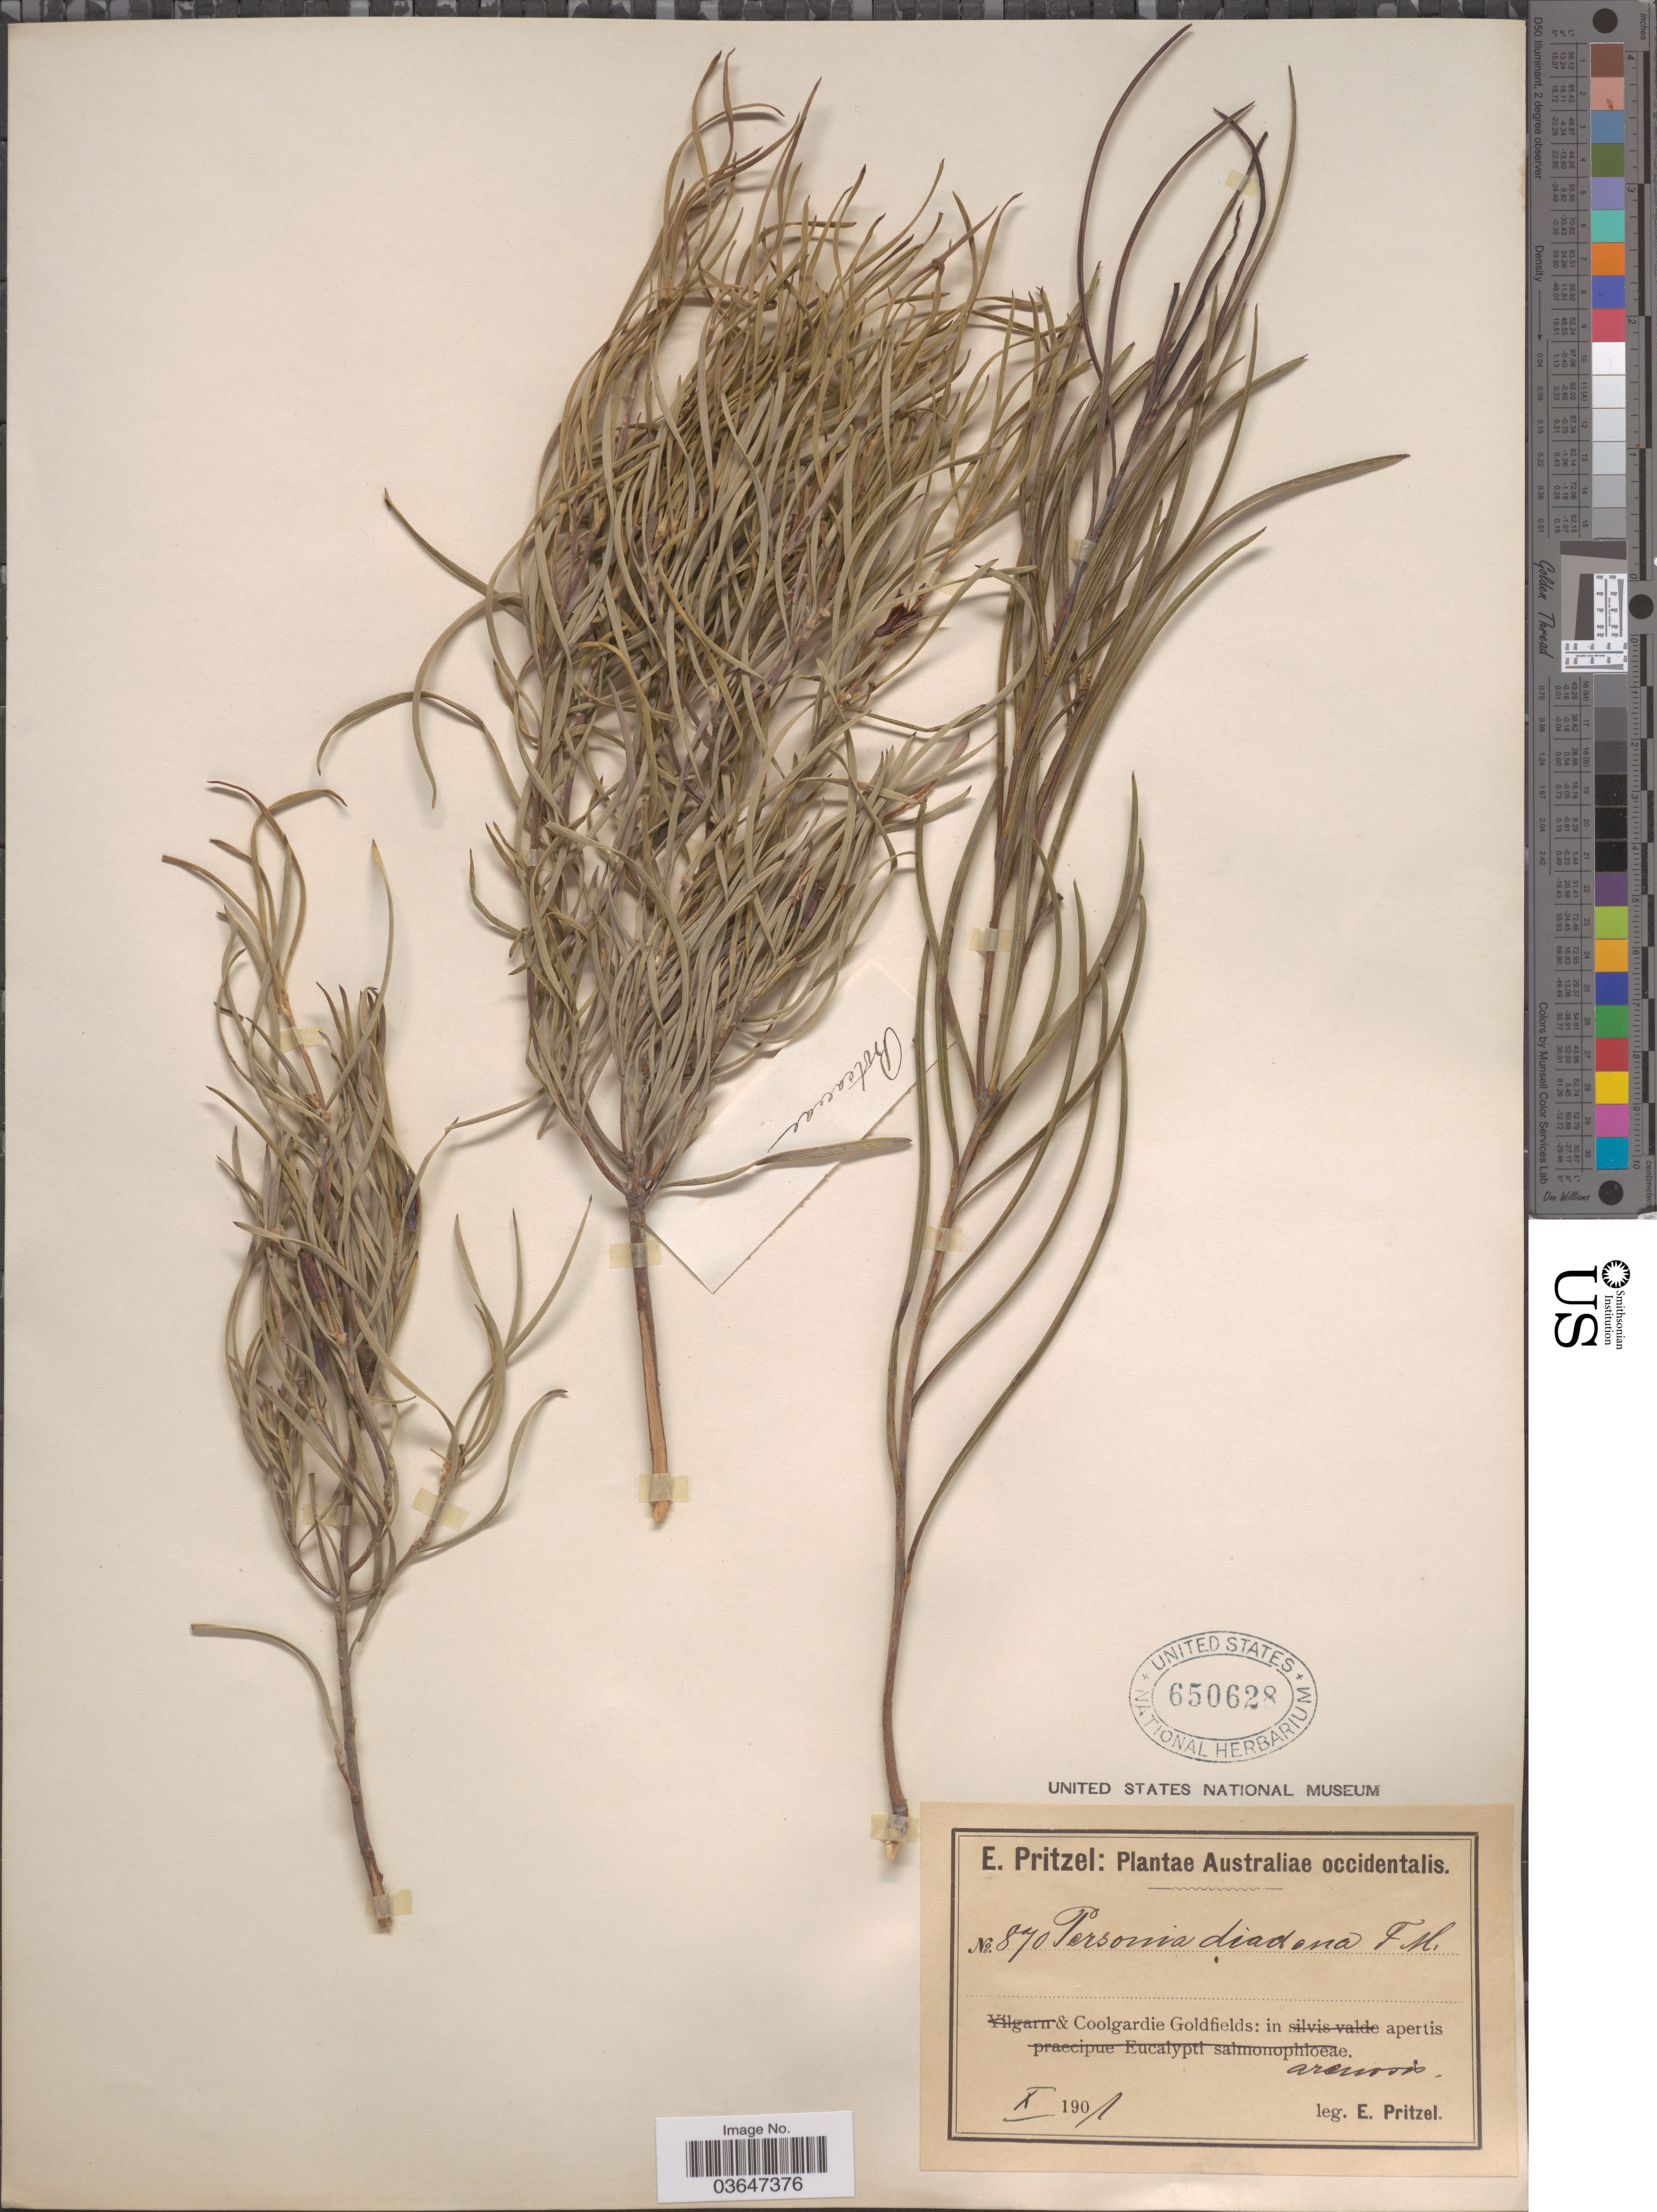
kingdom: Plantae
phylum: Tracheophyta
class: Magnoliopsida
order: Proteales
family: Proteaceae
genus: Persoonia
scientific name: Persoonia diadena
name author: F. Muell.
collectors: E. G. Pritzel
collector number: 870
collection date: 1901-10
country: Australia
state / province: Western Australia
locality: Australiae occidentalis. Coolgardie Goldfields: in apertis aronosis.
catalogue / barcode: US 650628